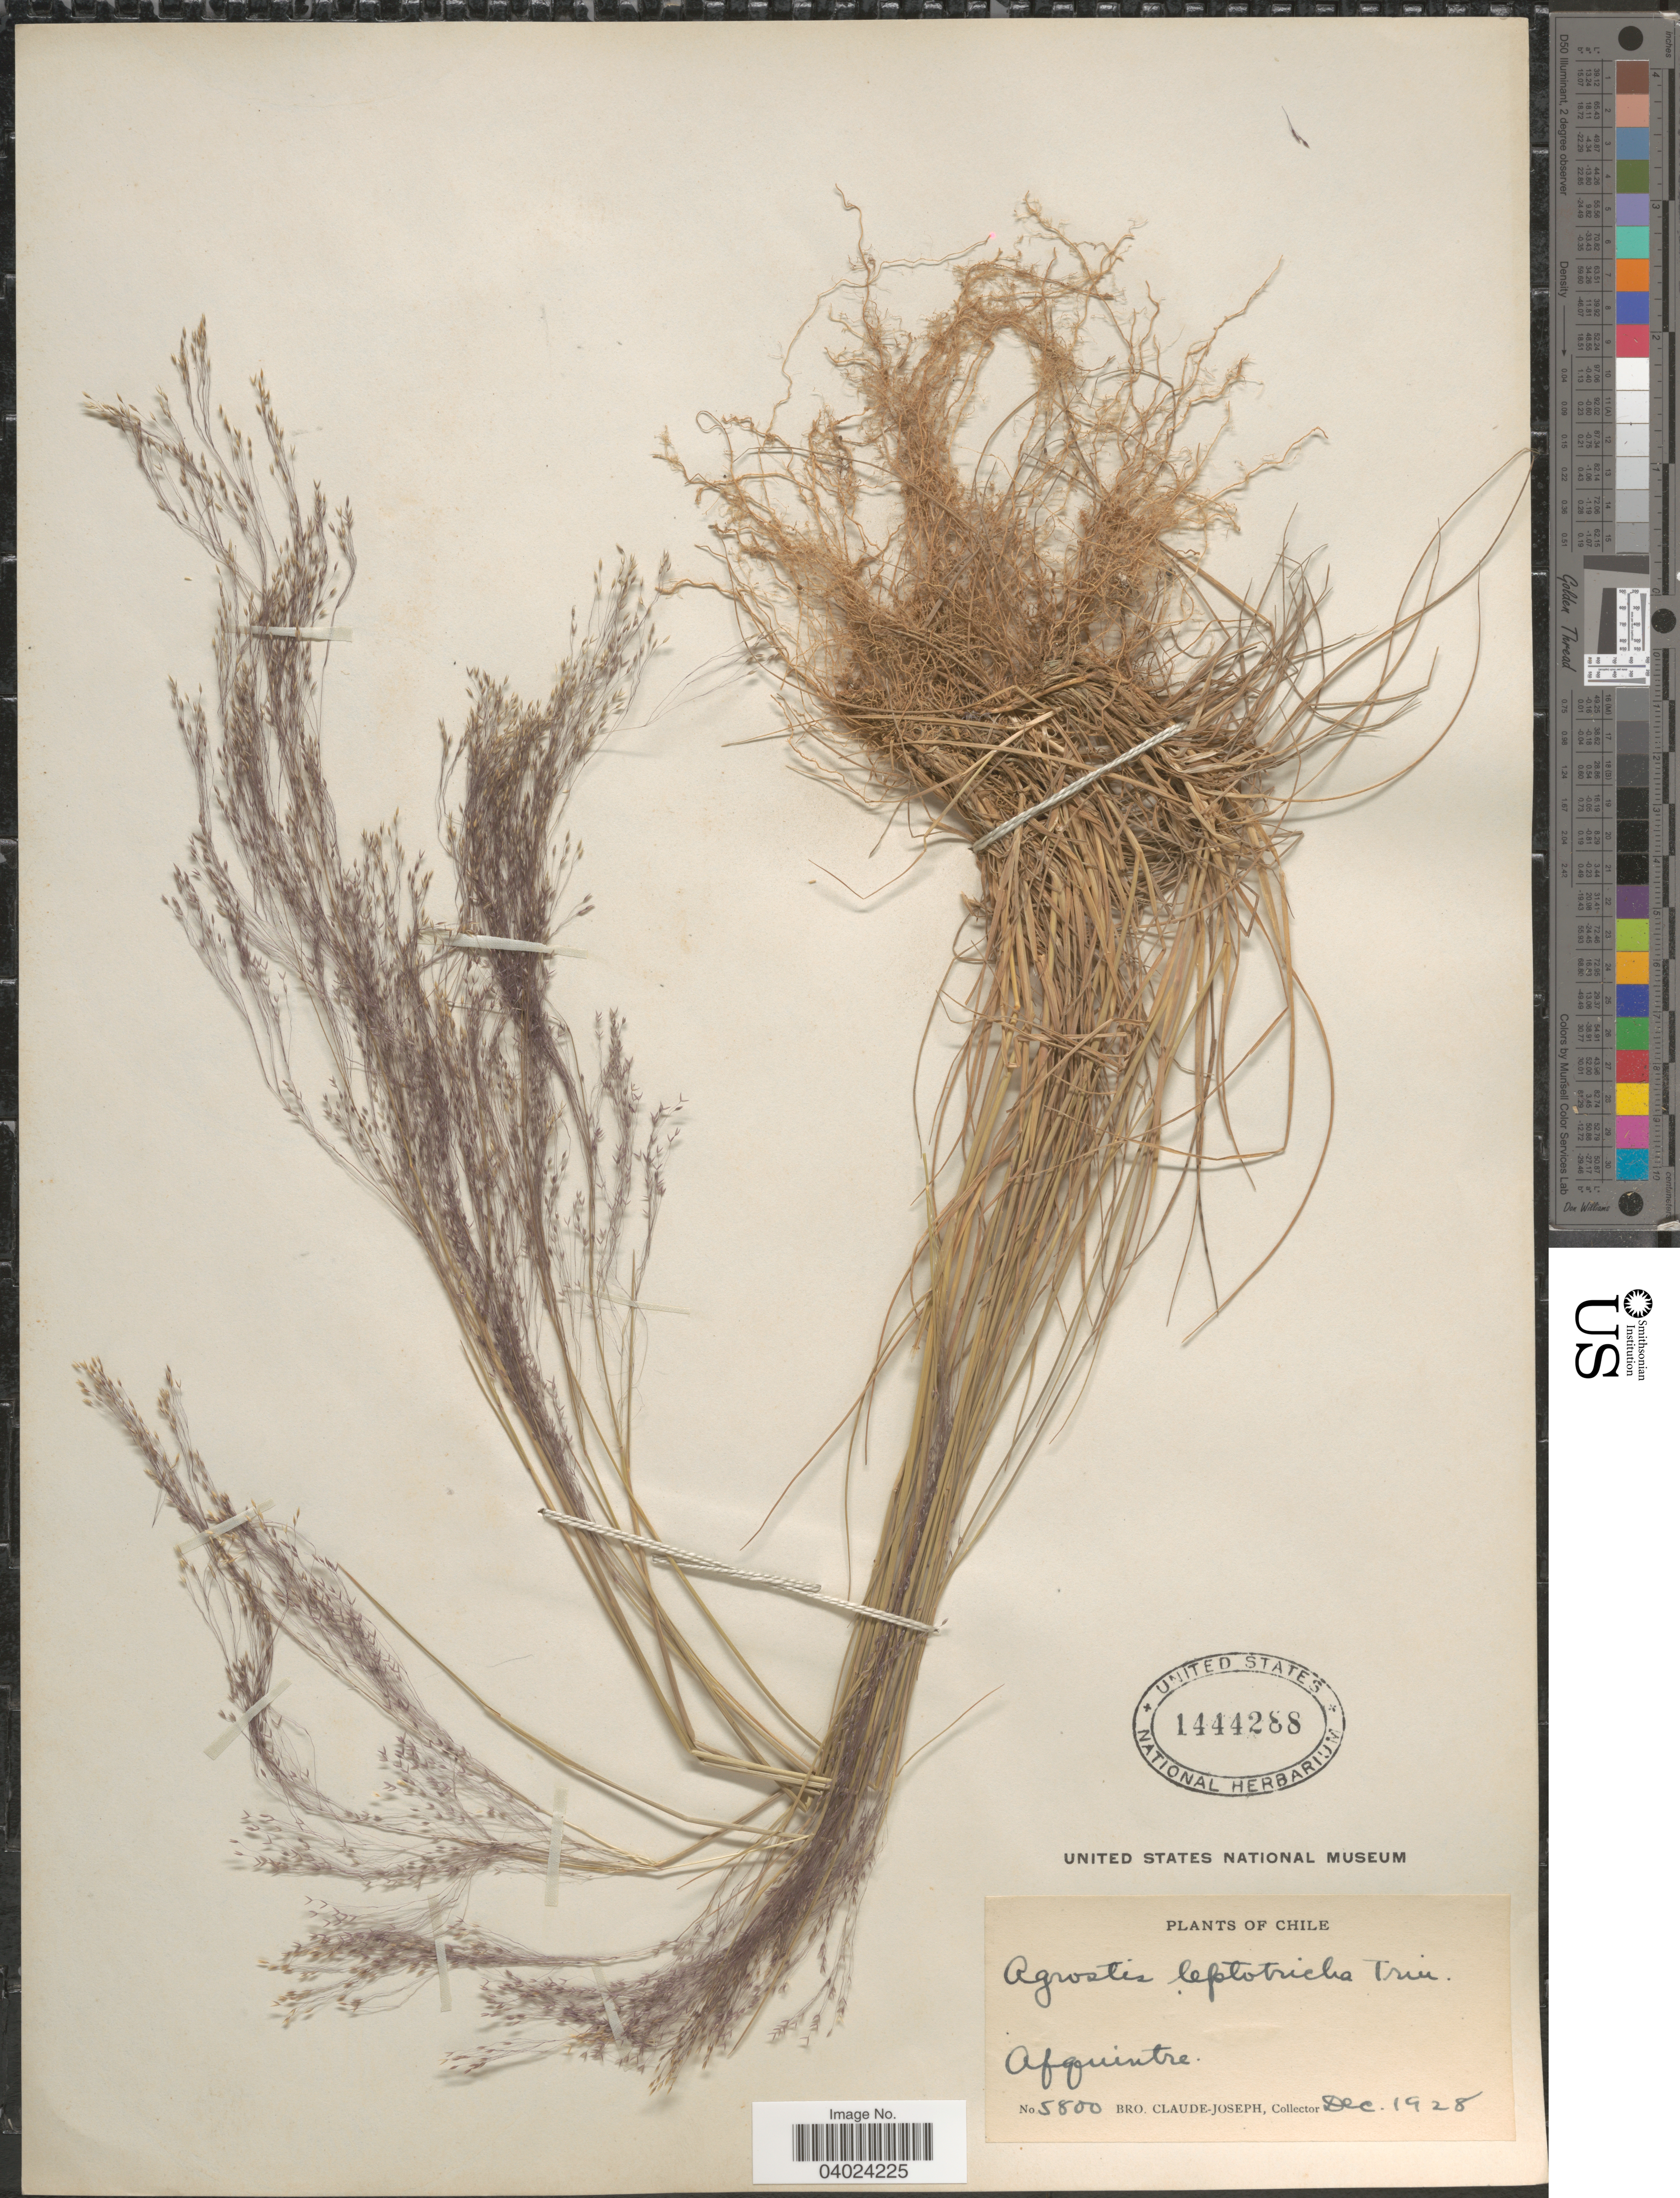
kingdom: Plantae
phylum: Tracheophyta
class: Liliopsida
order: Poales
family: Poaceae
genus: Agrostis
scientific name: Agrostis leptotricha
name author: É. Desv.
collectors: Bro. Claude-Joseph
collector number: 5800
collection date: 1928-12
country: Chile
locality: Afquintre.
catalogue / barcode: US 1444288